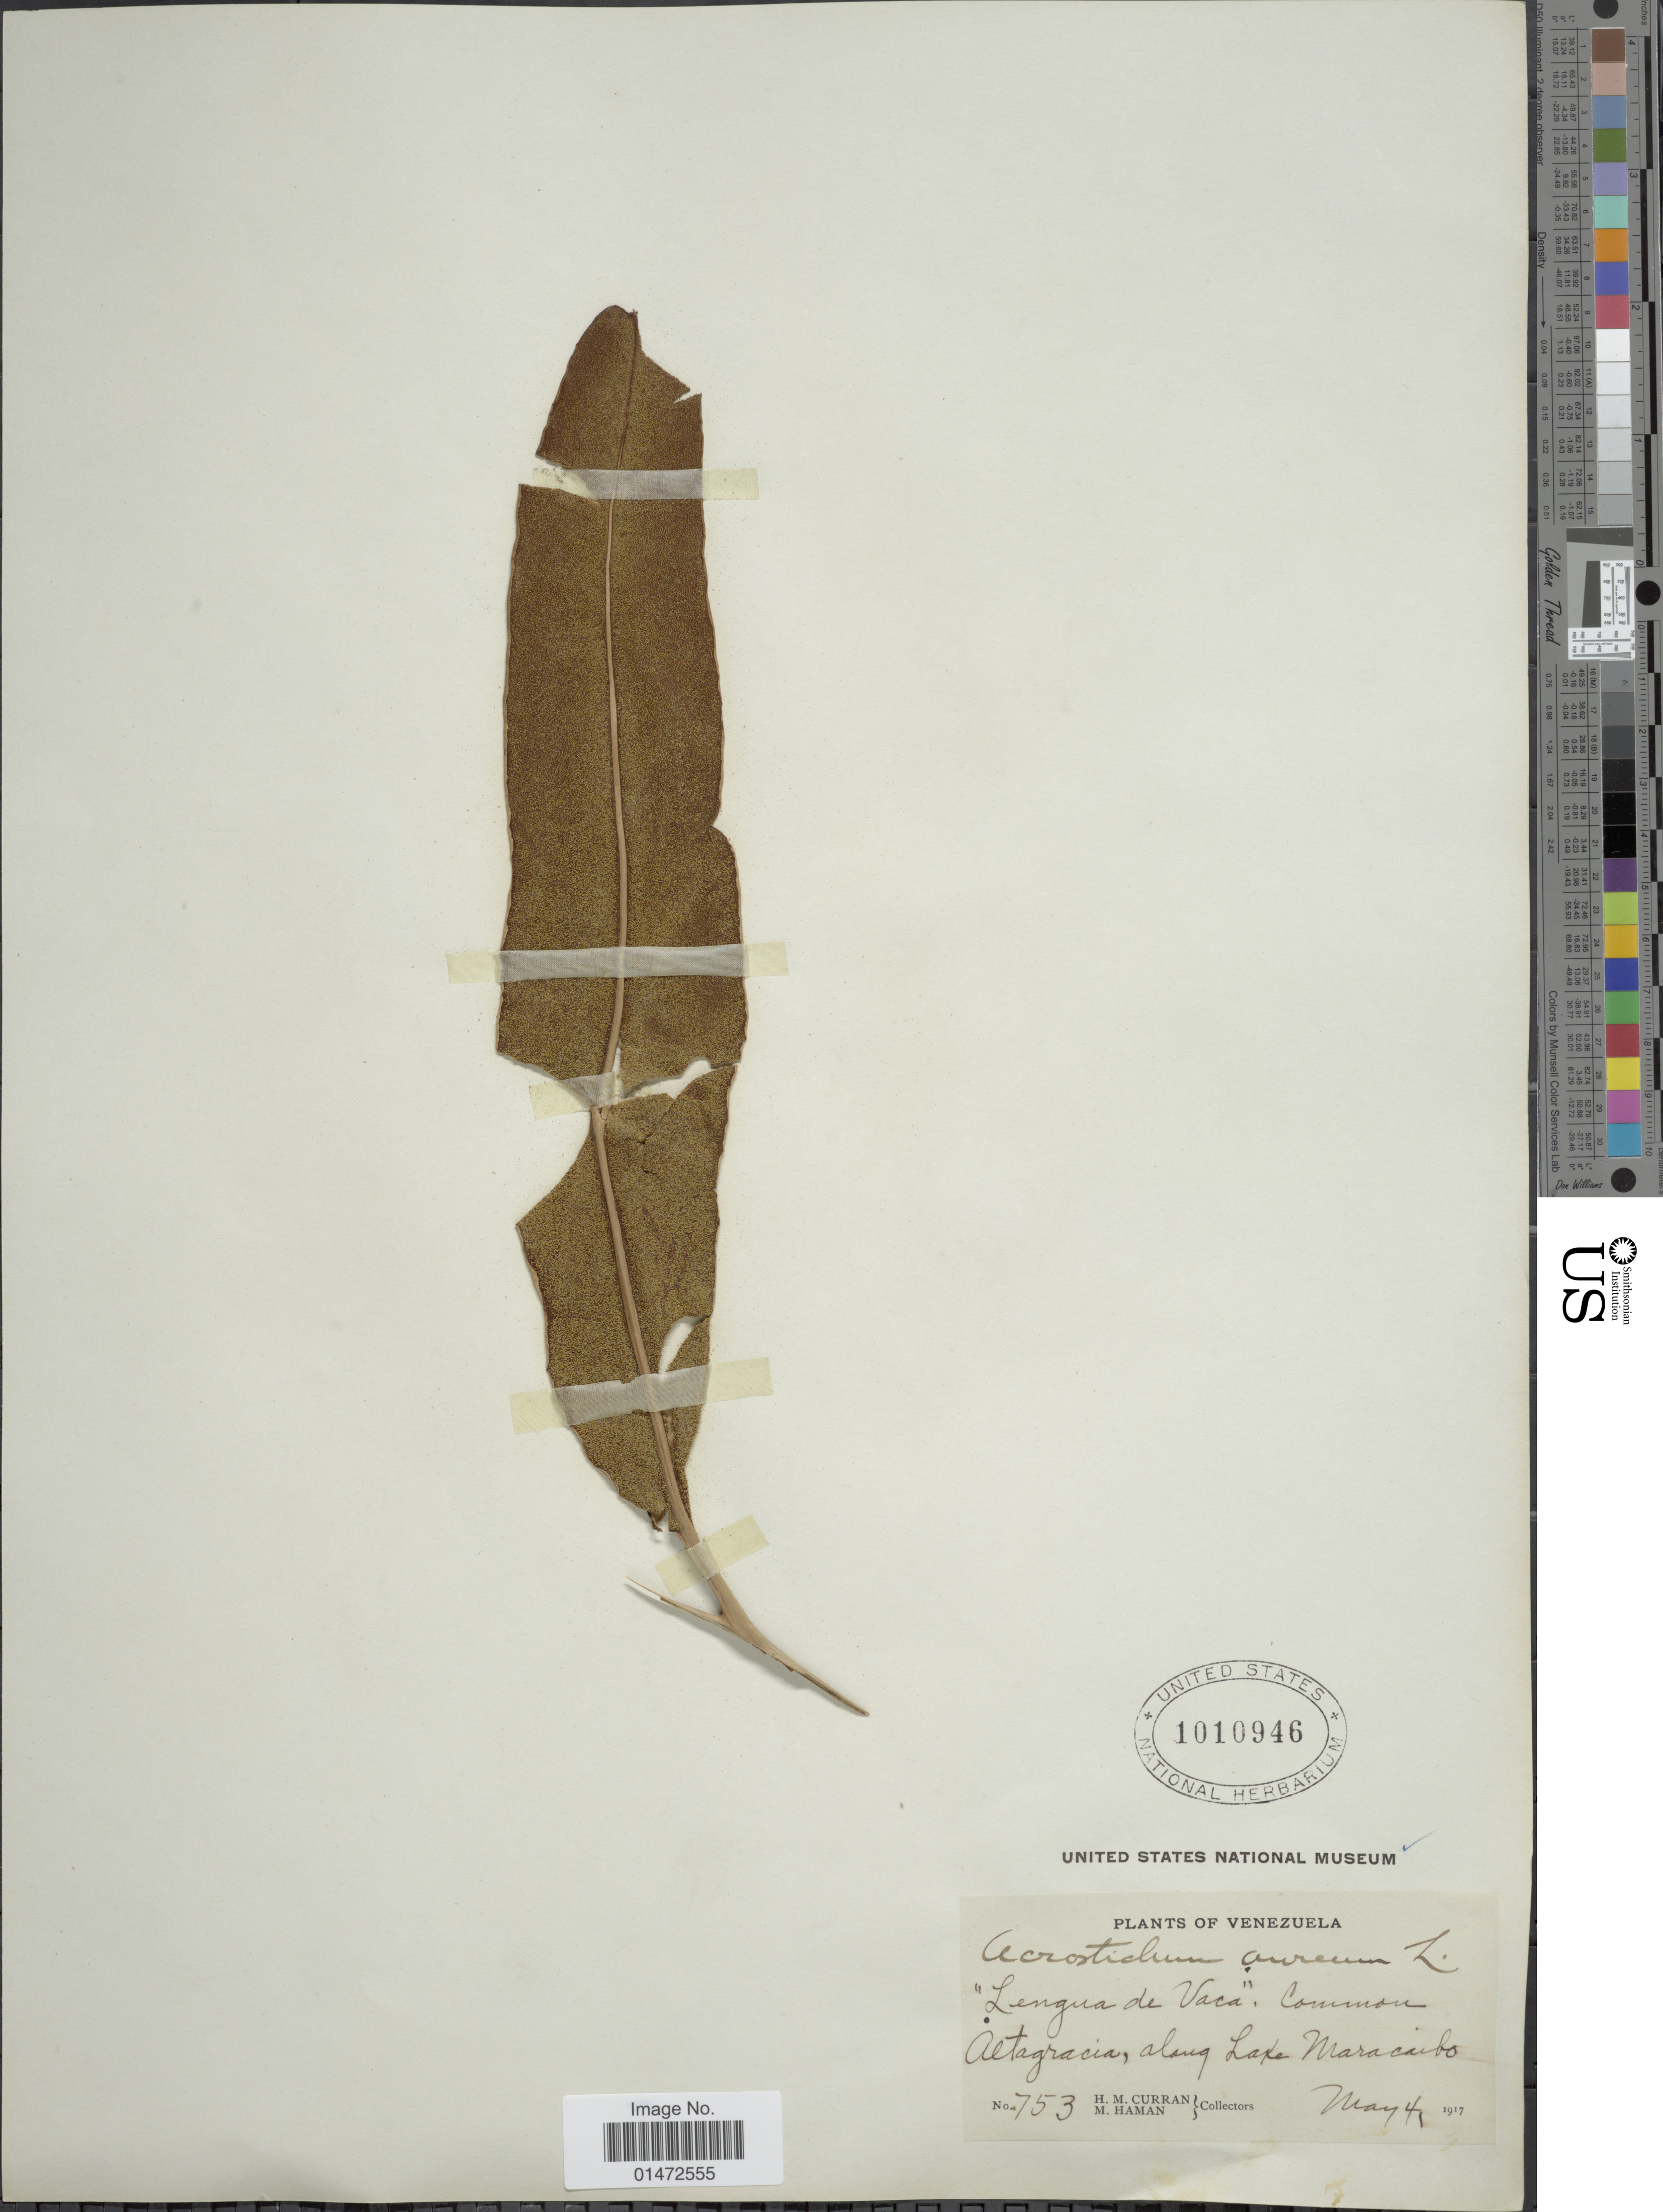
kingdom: Plantae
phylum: Tracheophyta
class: Polypodiopsida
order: Polypodiales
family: Pteridaceae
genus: Acrostichum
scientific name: Acrostichum aureum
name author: L.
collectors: H. M. Curran & M. Haman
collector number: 753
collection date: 1917-05-04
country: Venezuela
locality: Lengua de Vaca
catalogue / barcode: US 1010946